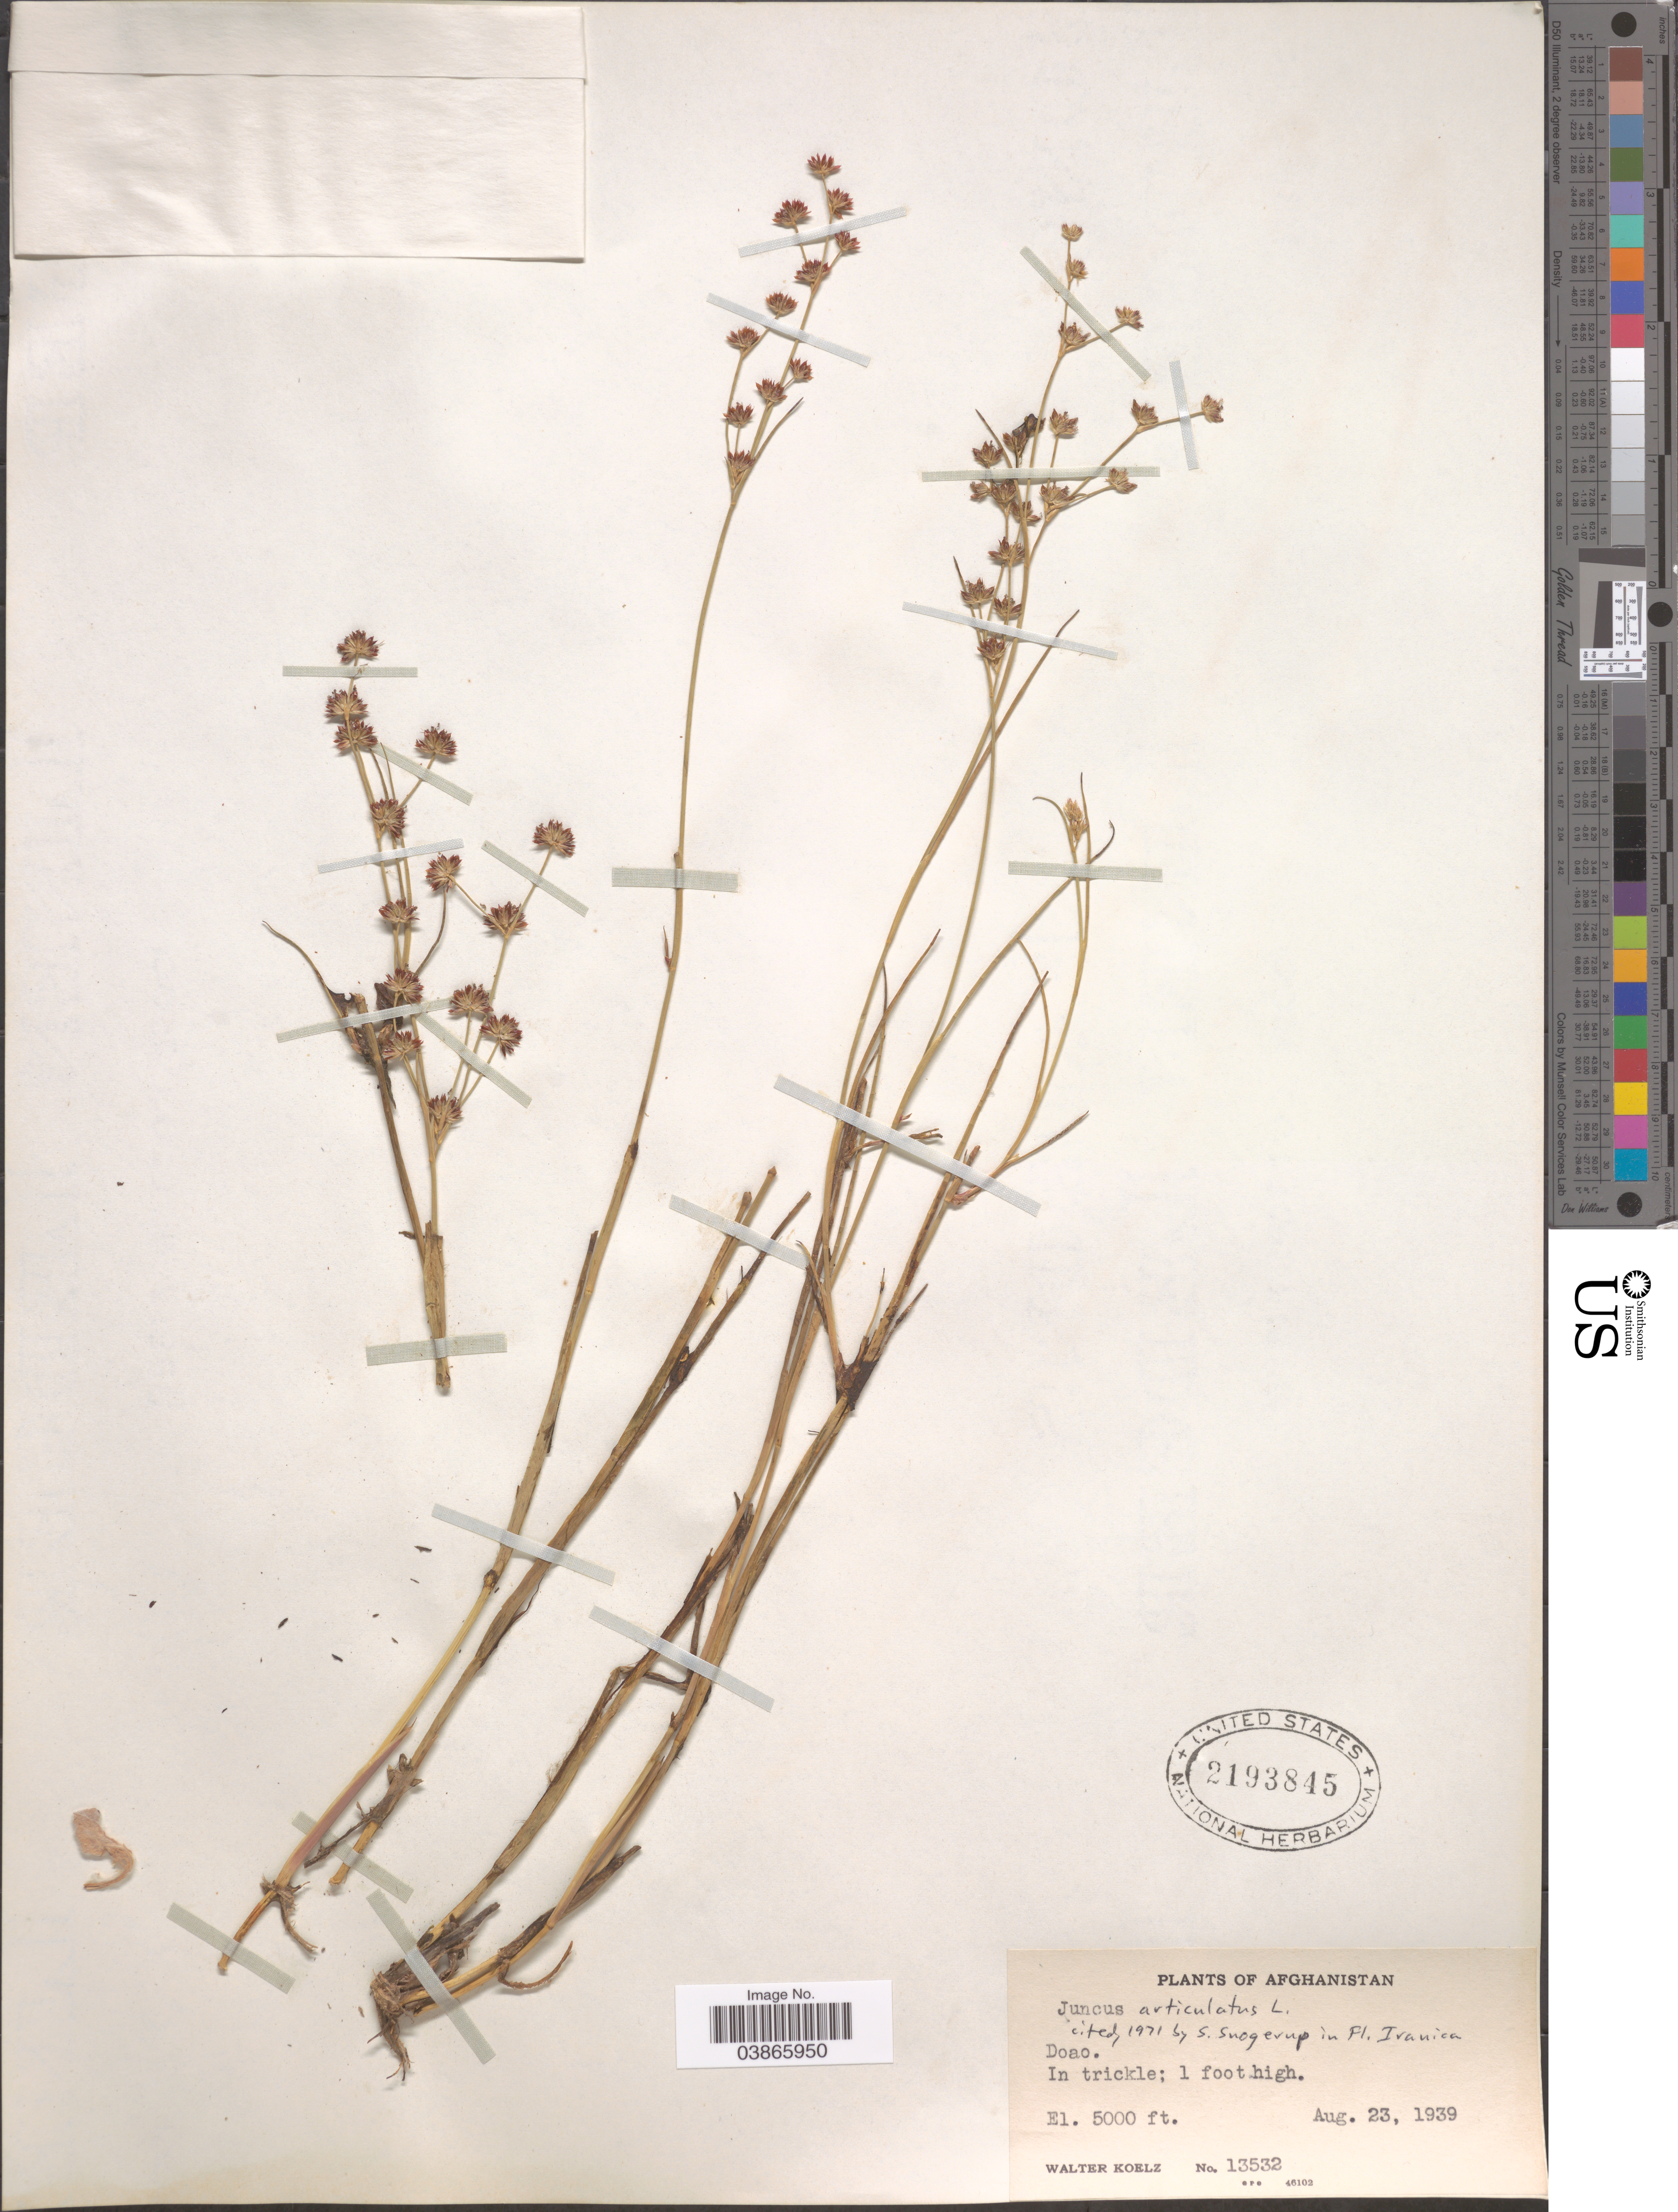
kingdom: Plantae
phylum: Tracheophyta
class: Liliopsida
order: Poales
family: Juncaceae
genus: Juncus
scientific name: Juncus articulatus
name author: L.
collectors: W. N. Koelz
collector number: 13532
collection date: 1939-08-23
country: Afghanistan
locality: Doao.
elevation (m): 1524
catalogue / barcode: US 2193845